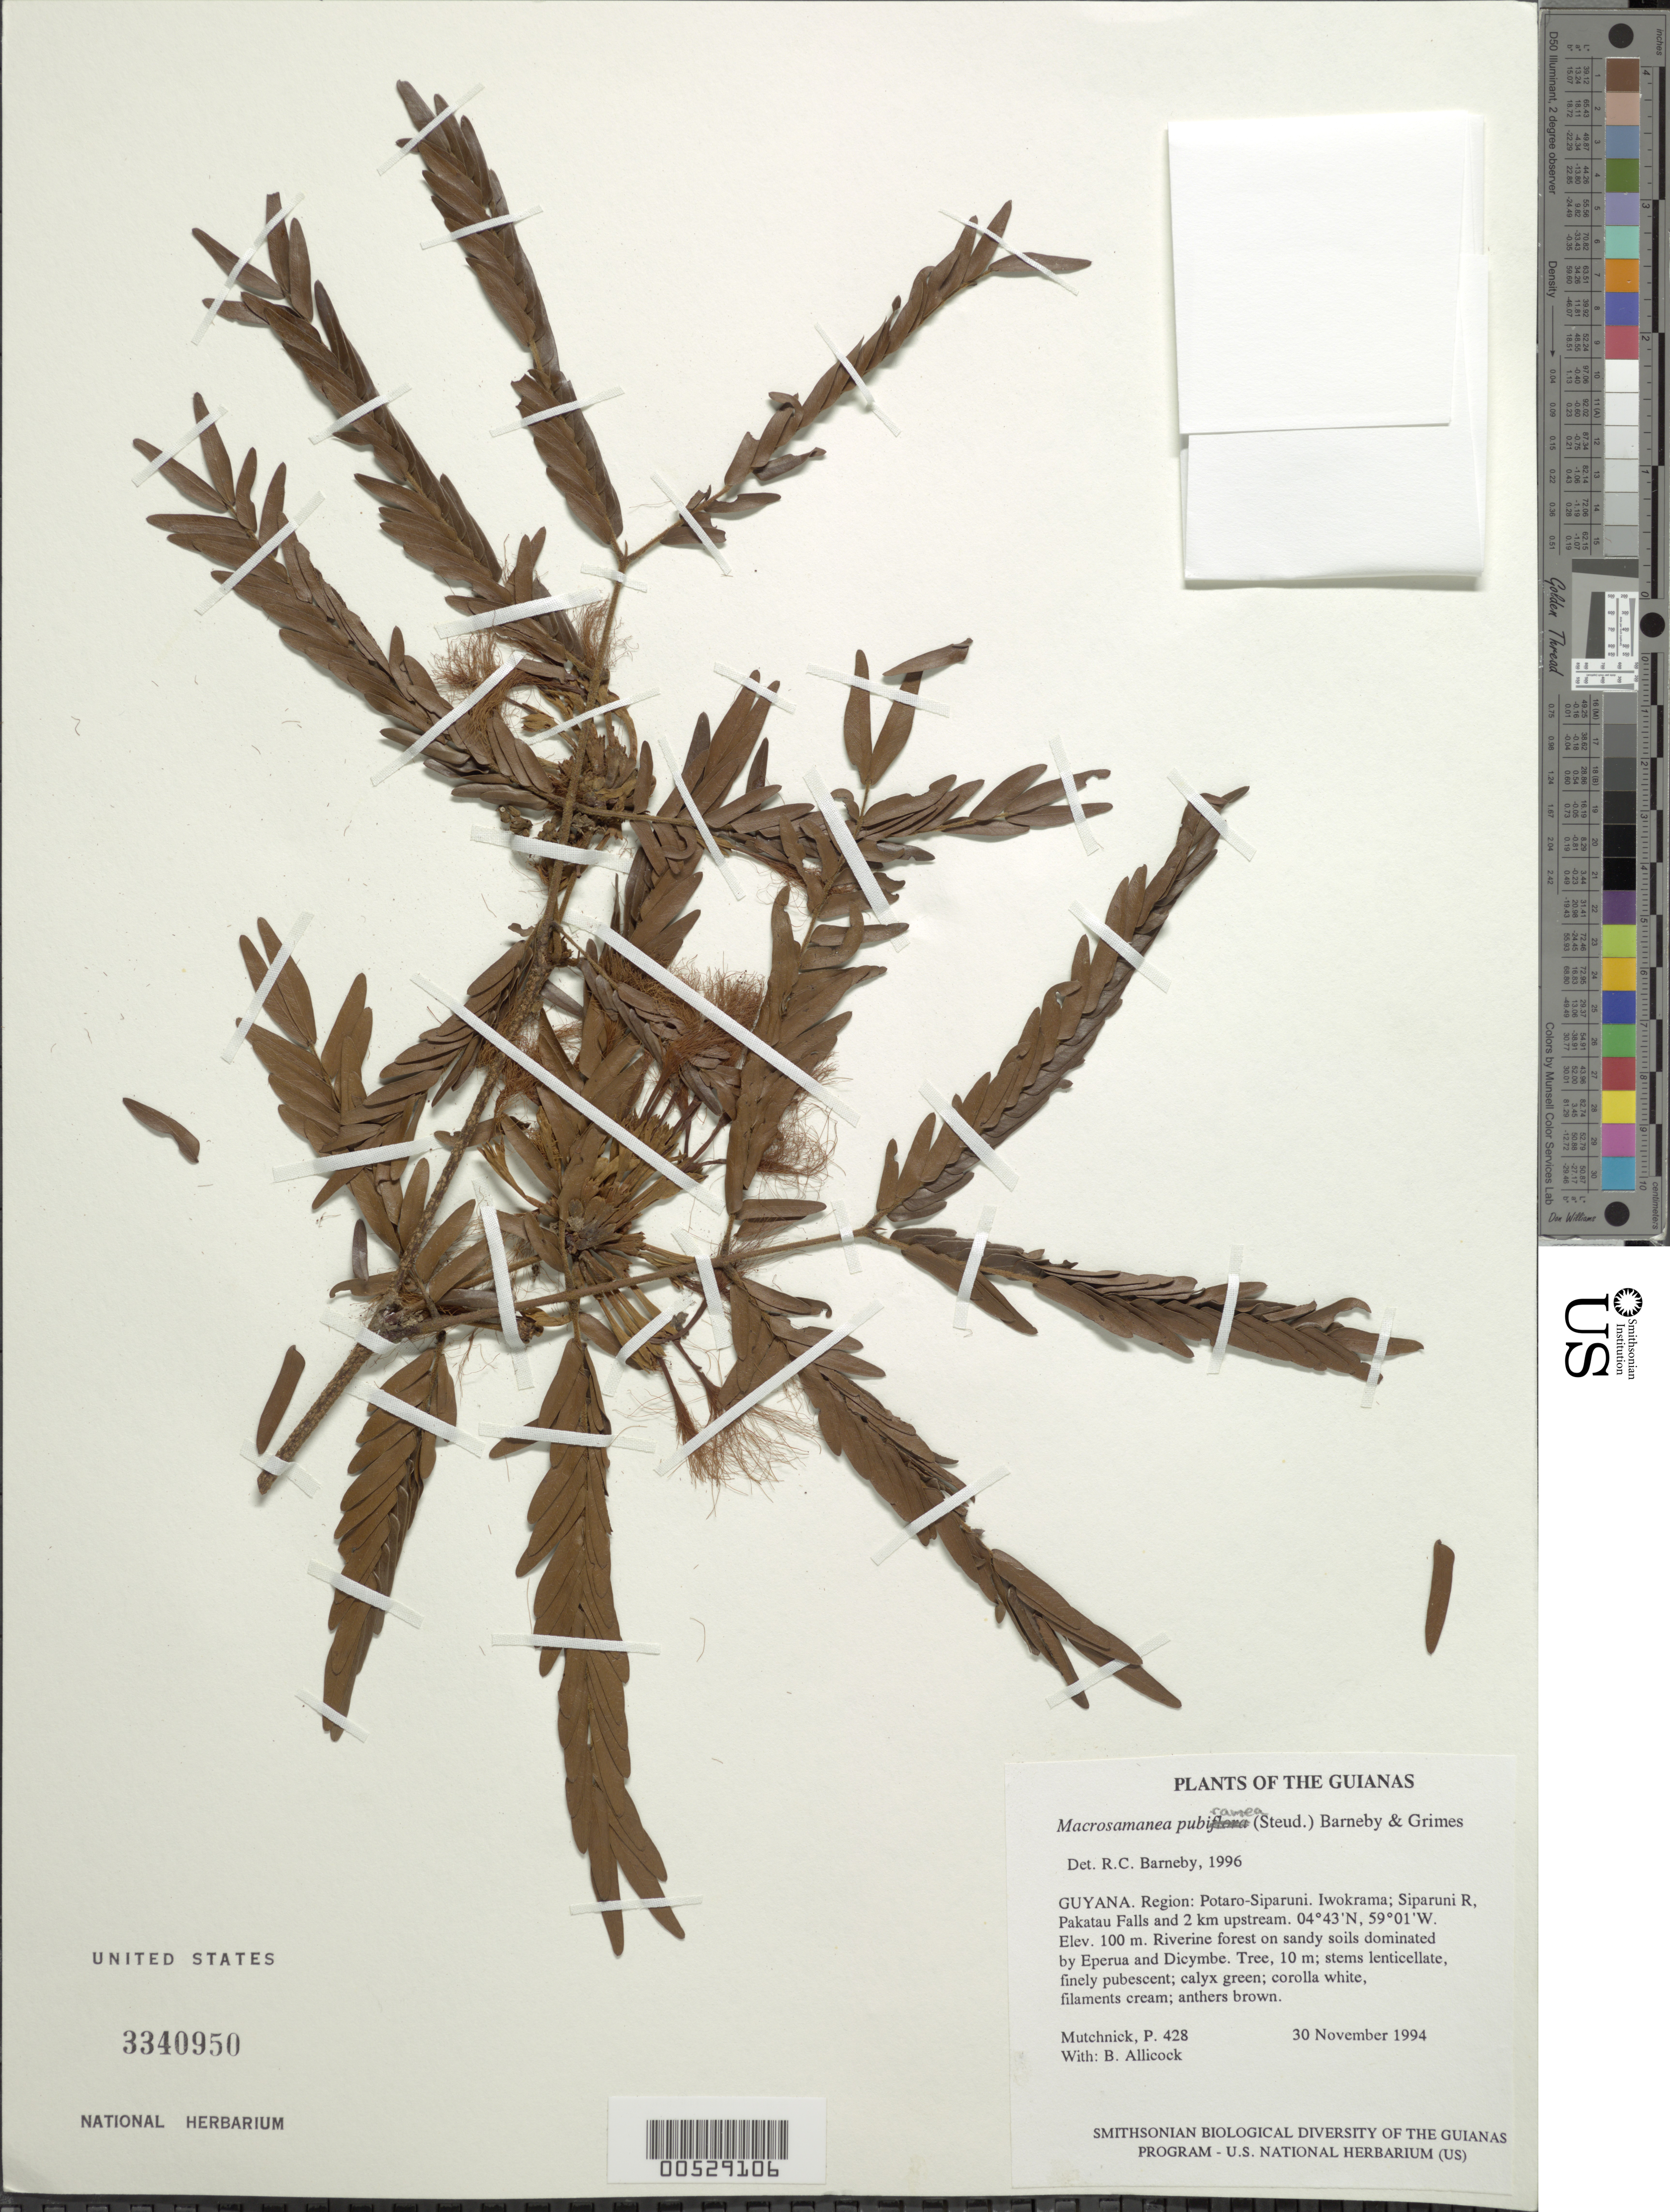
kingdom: Plantae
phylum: Tracheophyta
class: Magnoliopsida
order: Fabales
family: Fabaceae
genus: Macrosamanea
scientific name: Macrosamanea pubiramea var. pubiramea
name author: (Steud.) Barneby & J.W. Grimes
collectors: P. Mutchnick & B. Allicock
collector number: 428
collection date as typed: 30 November 1994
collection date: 1994-11-30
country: Guyana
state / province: Potaro-Siparuni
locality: Iwokrama; Siparuni R, Pakatau Falls and 2 km upstream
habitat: Riverine forest on sandy soils dominated by Eperua and Dicymbe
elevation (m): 100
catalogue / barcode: US 3340950